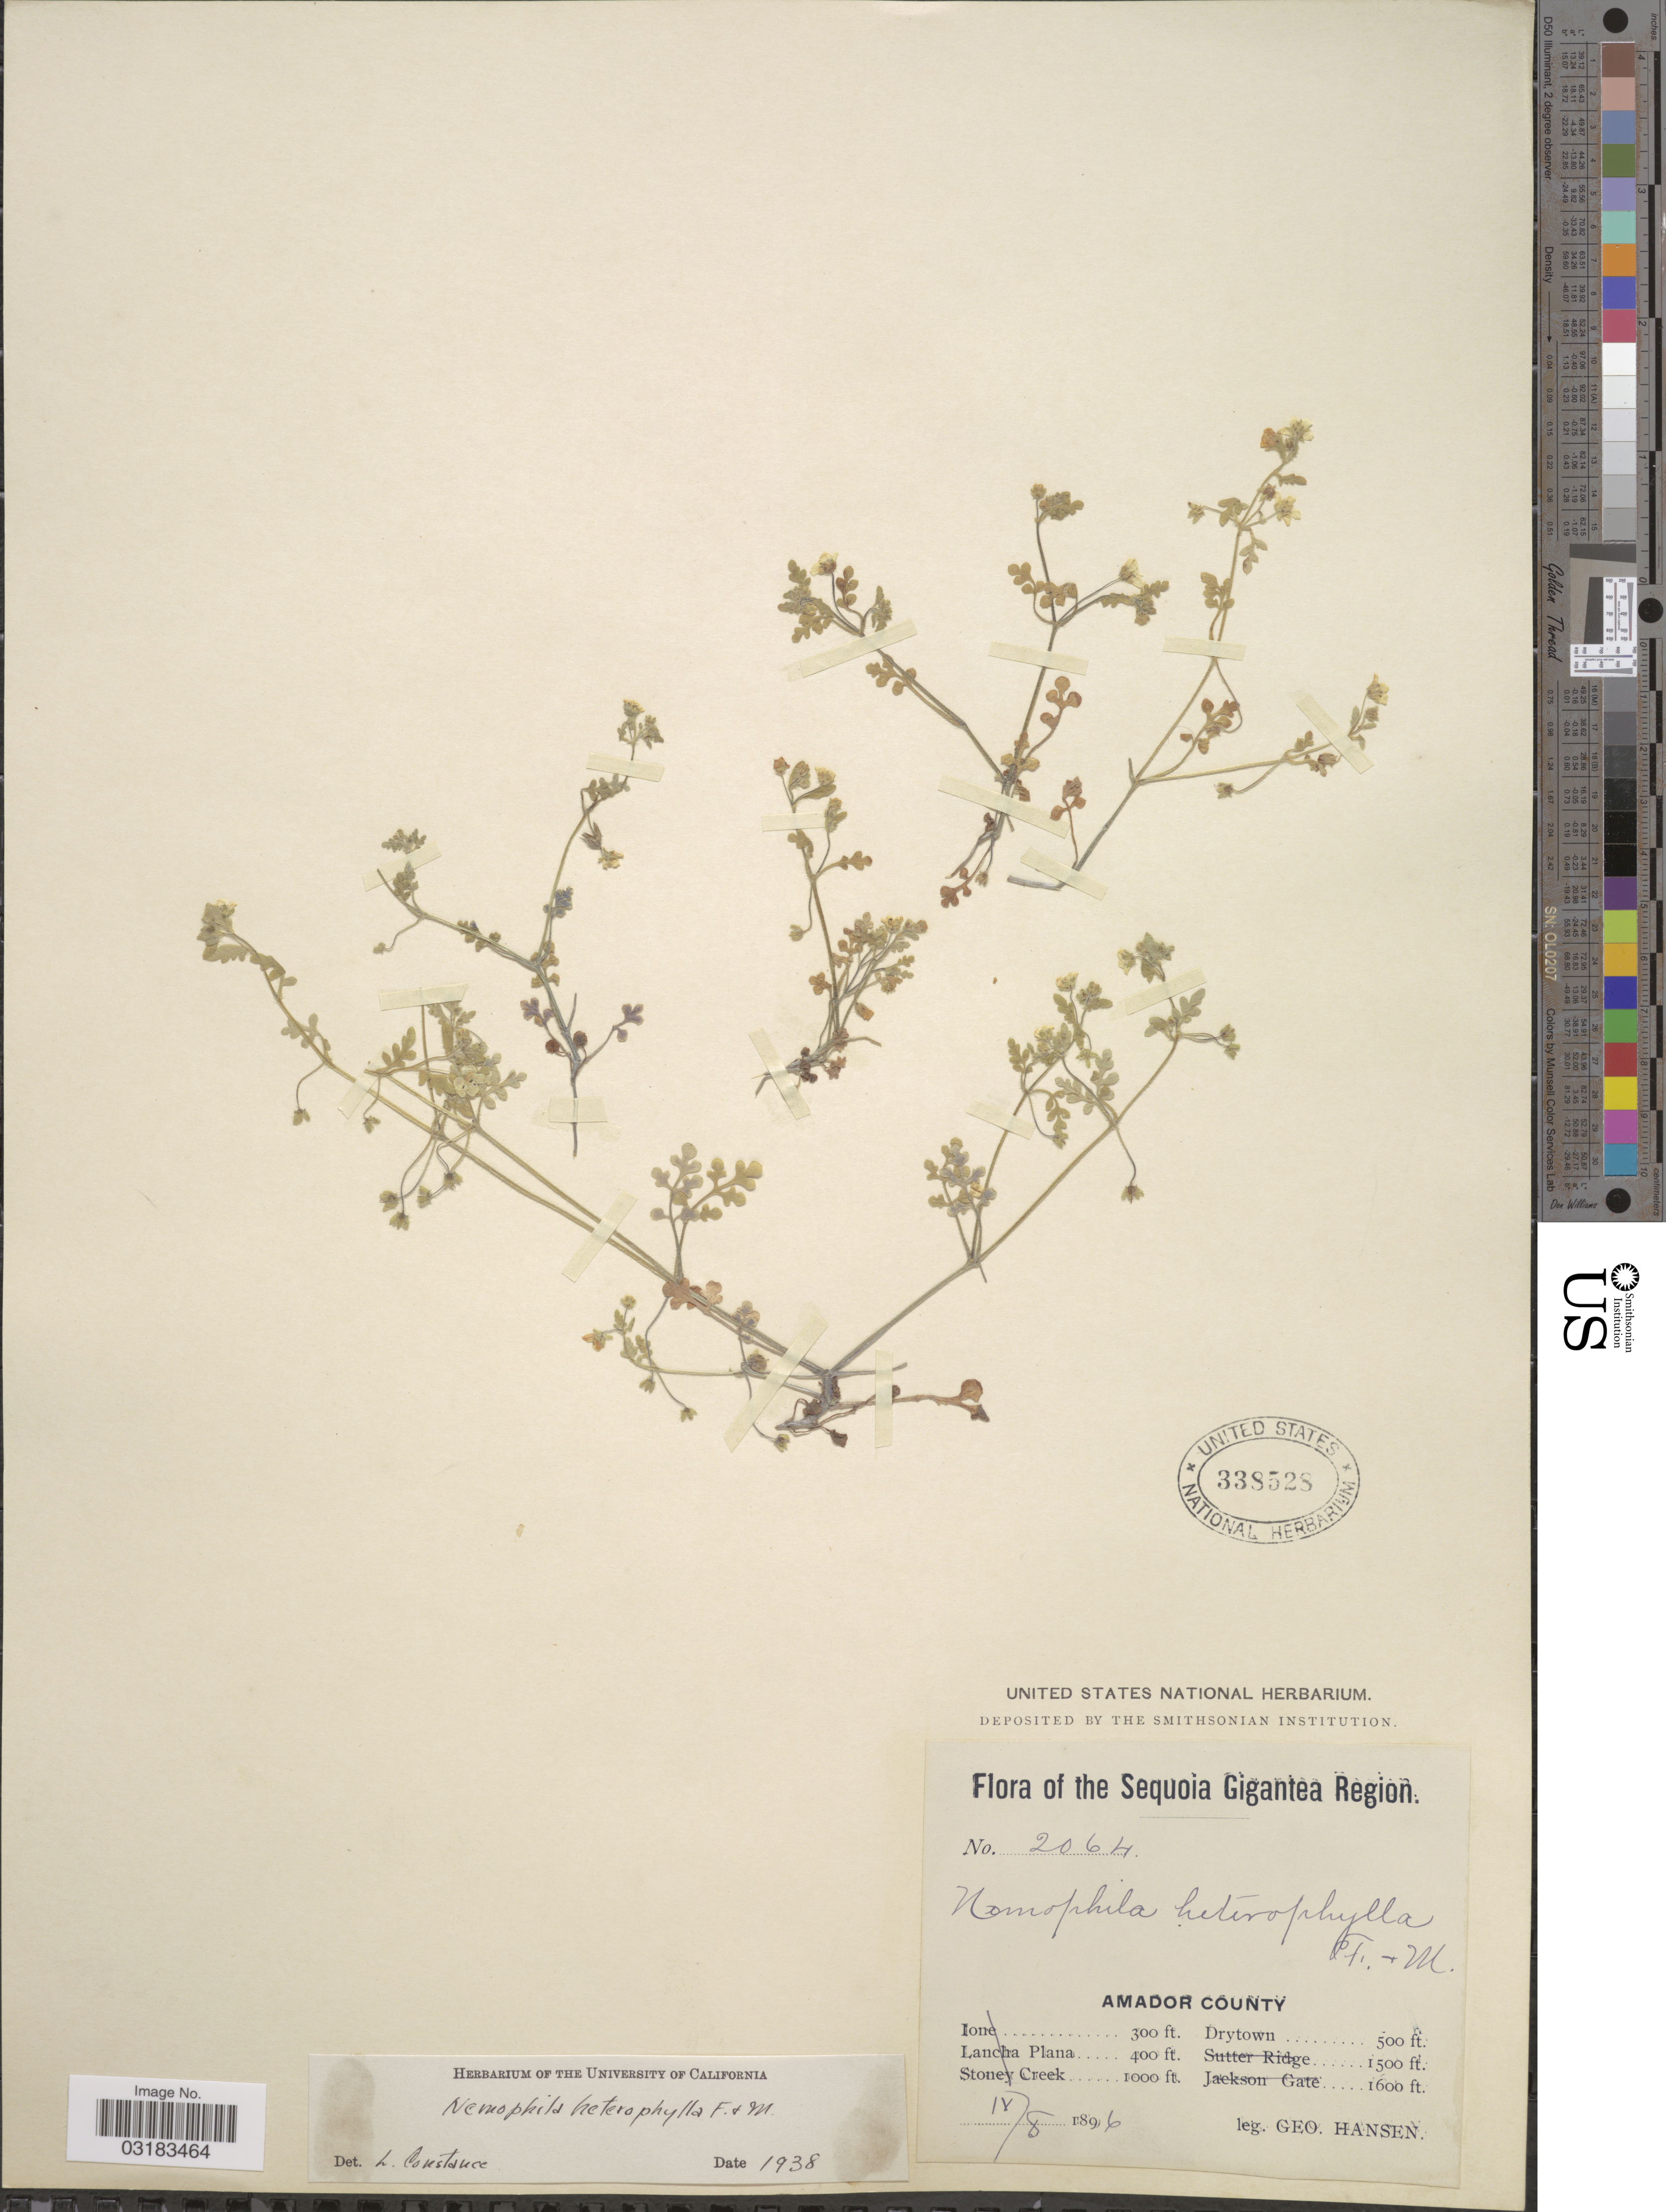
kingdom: Plantae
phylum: Tracheophyta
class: Magnoliopsida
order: Boraginales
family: Hydrophyllaceae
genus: Nemophila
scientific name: Nemophila heterophylla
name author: Fisch. & C.A. Mey.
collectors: G. Hansen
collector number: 2064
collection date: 1896-04-08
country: United States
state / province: California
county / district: Amador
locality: The Sequoia Gigantea Region. Amador County. Drytown.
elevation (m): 152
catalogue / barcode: US 338528